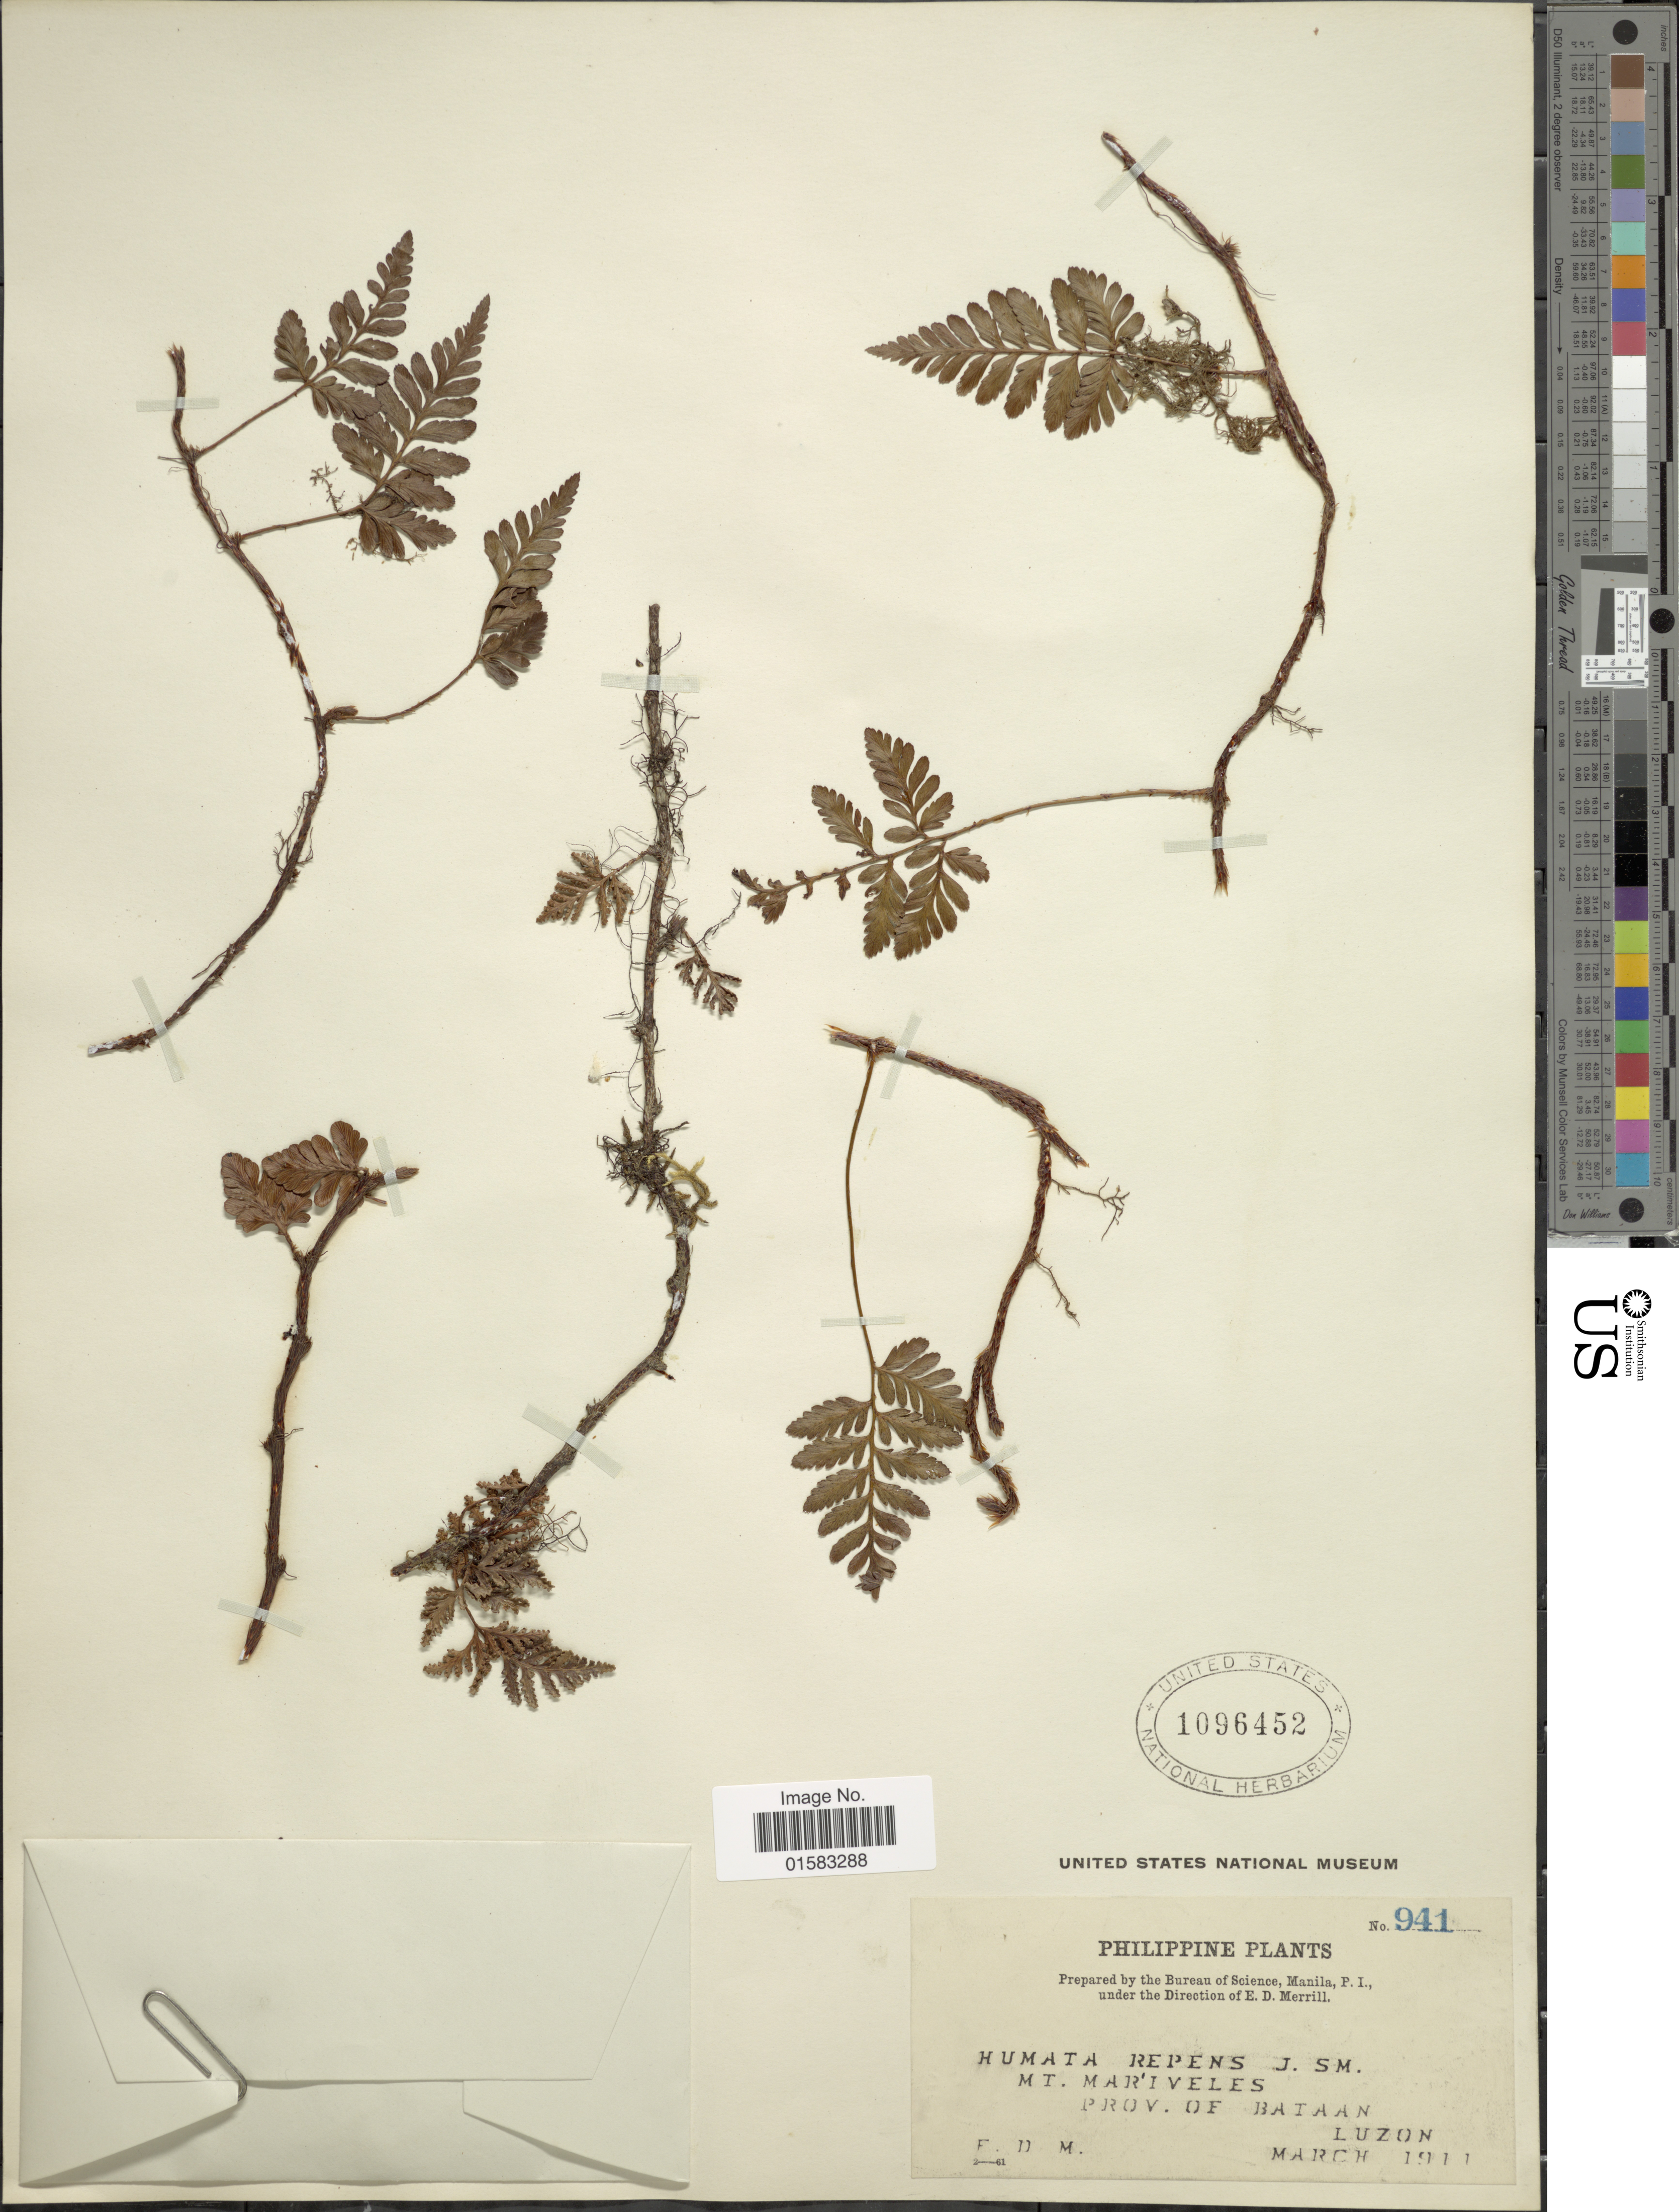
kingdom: Plantae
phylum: Tracheophyta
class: Polypodiopsida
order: Polypodiales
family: Davalliaceae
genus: Davallia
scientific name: Davallia repens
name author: (L. f.) Kuhn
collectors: E. D. Merrill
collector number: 941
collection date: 1911-03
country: Philippines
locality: HUmata Repens J. SM, Mt.Mariveles, Prov. of Bataan, Luzon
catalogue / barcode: US 1096452